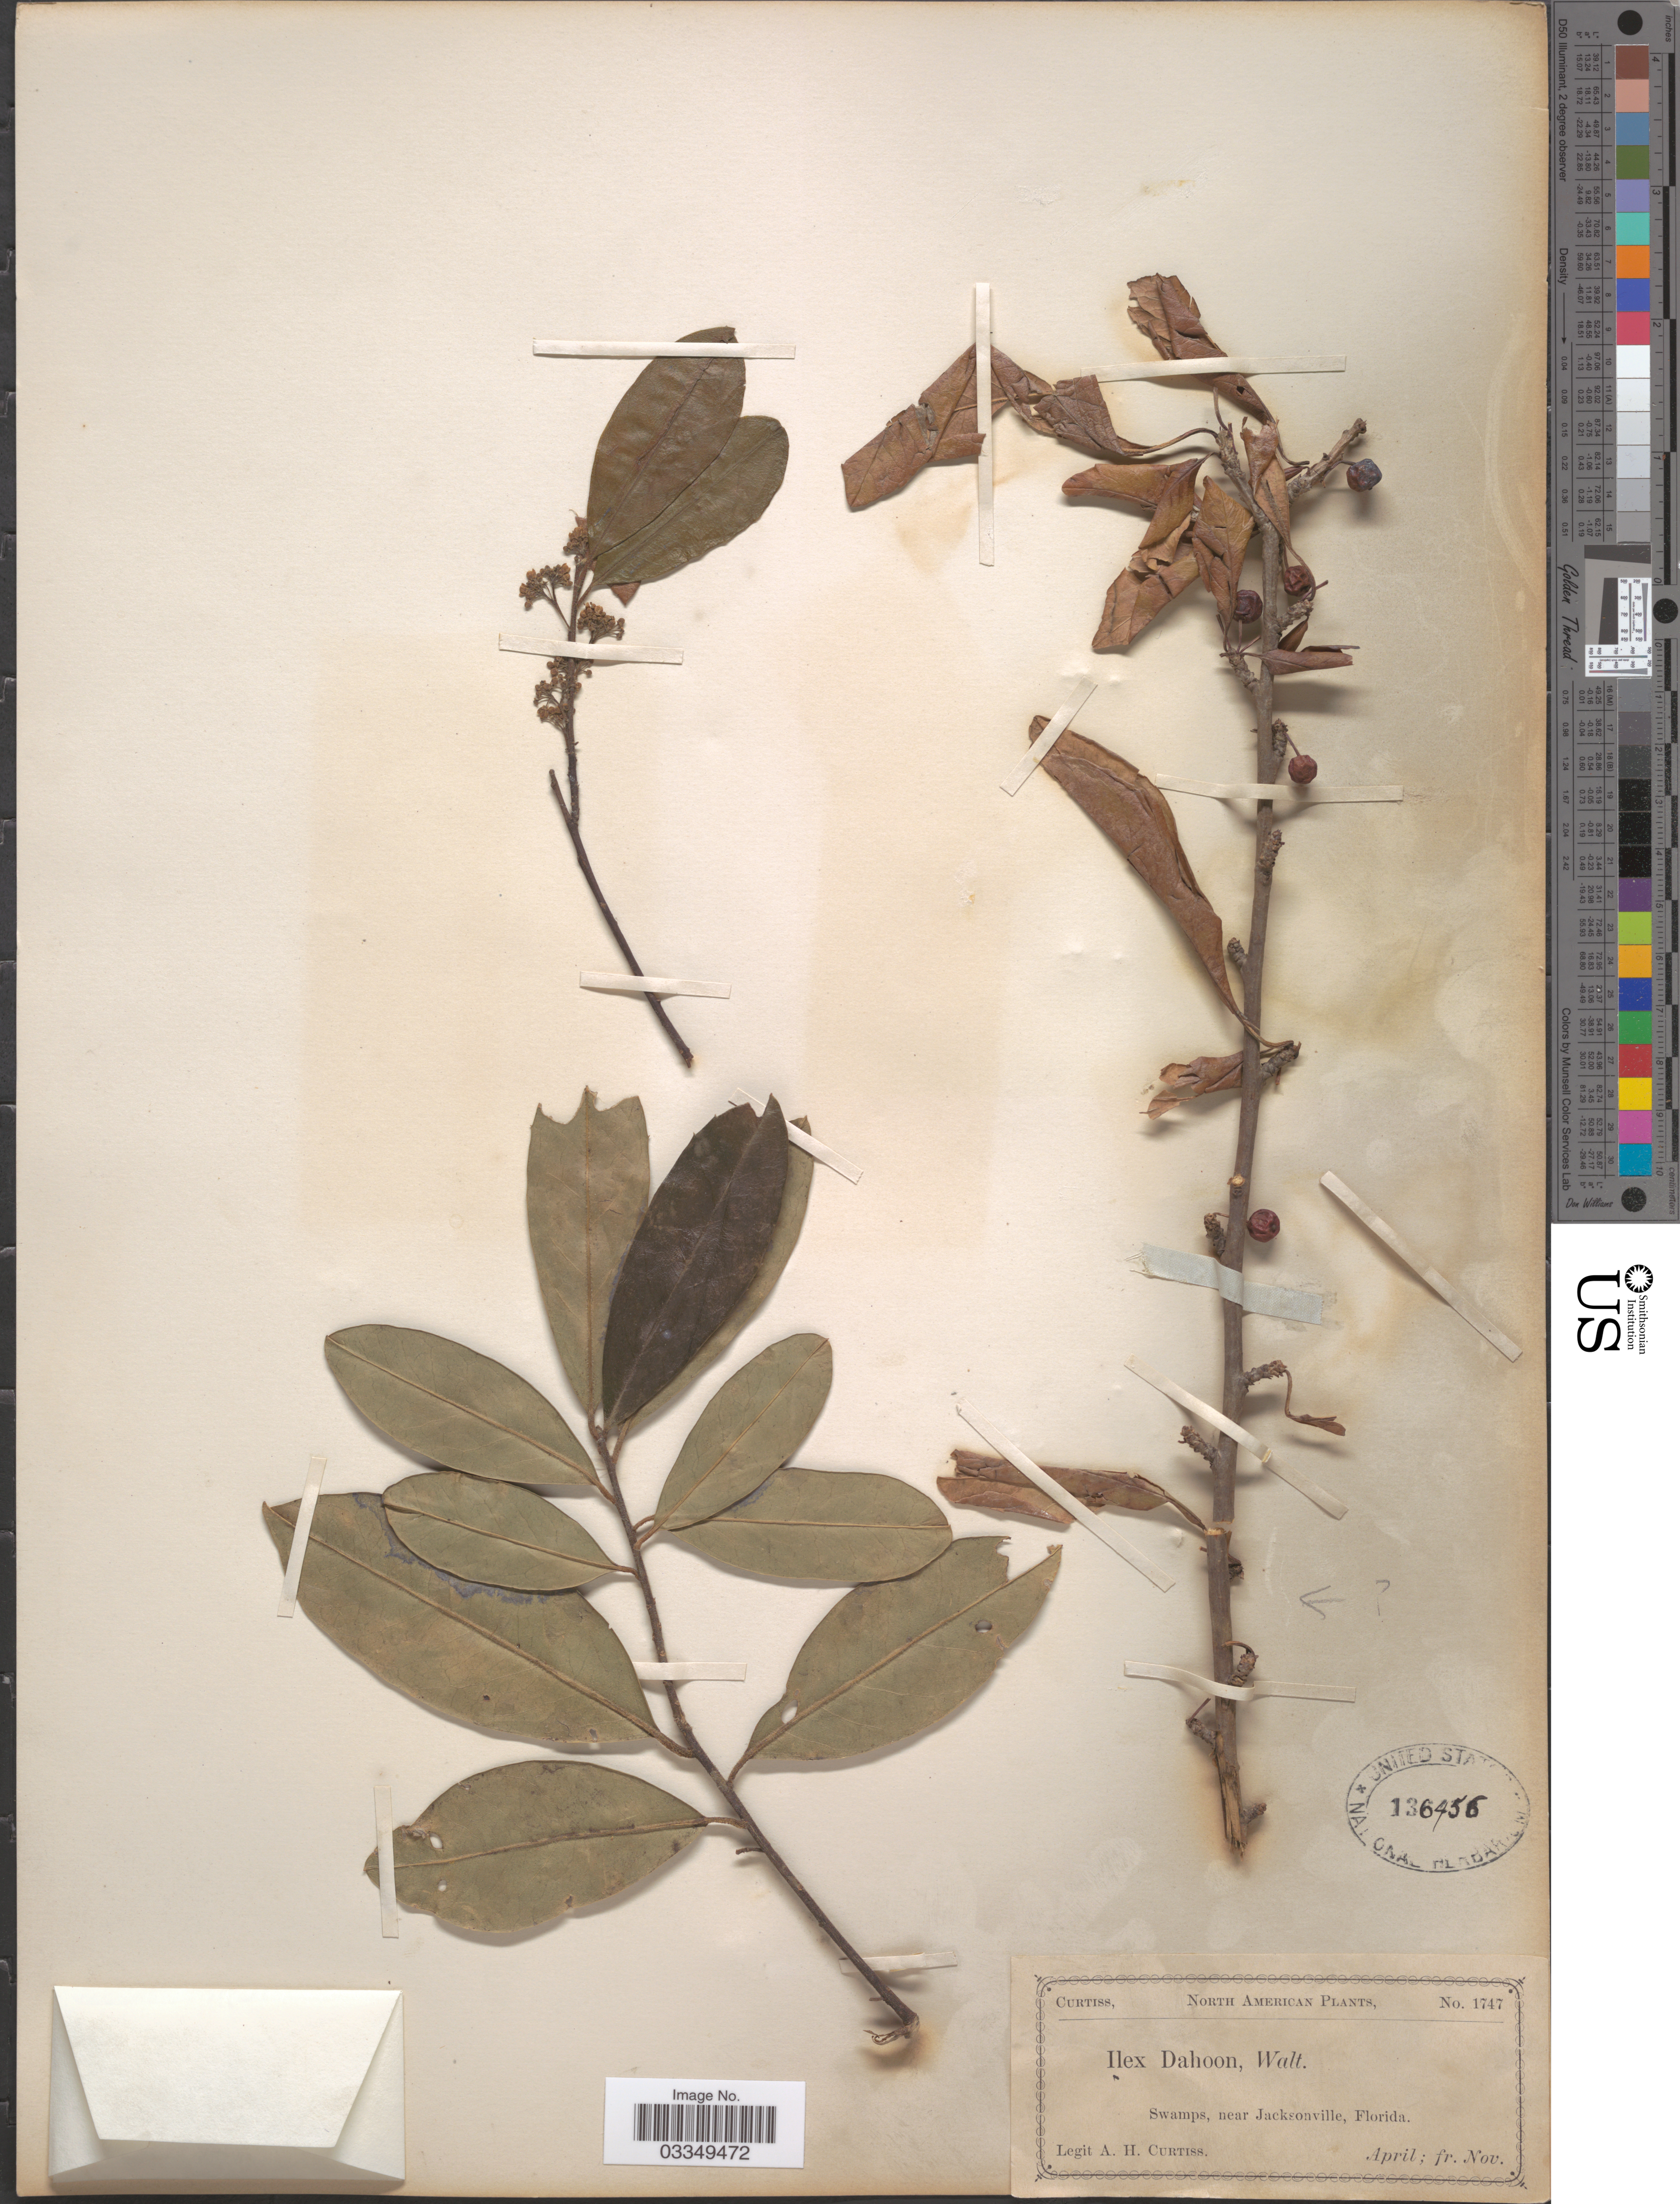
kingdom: Plantae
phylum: Tracheophyta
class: Magnoliopsida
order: Aquifoliales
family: Aquifoliaceae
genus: Ilex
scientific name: Ilex cassine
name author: L.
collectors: A. H. Curtiss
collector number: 1747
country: United States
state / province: Florida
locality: Swamps, near Jacksonville.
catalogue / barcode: US 136456